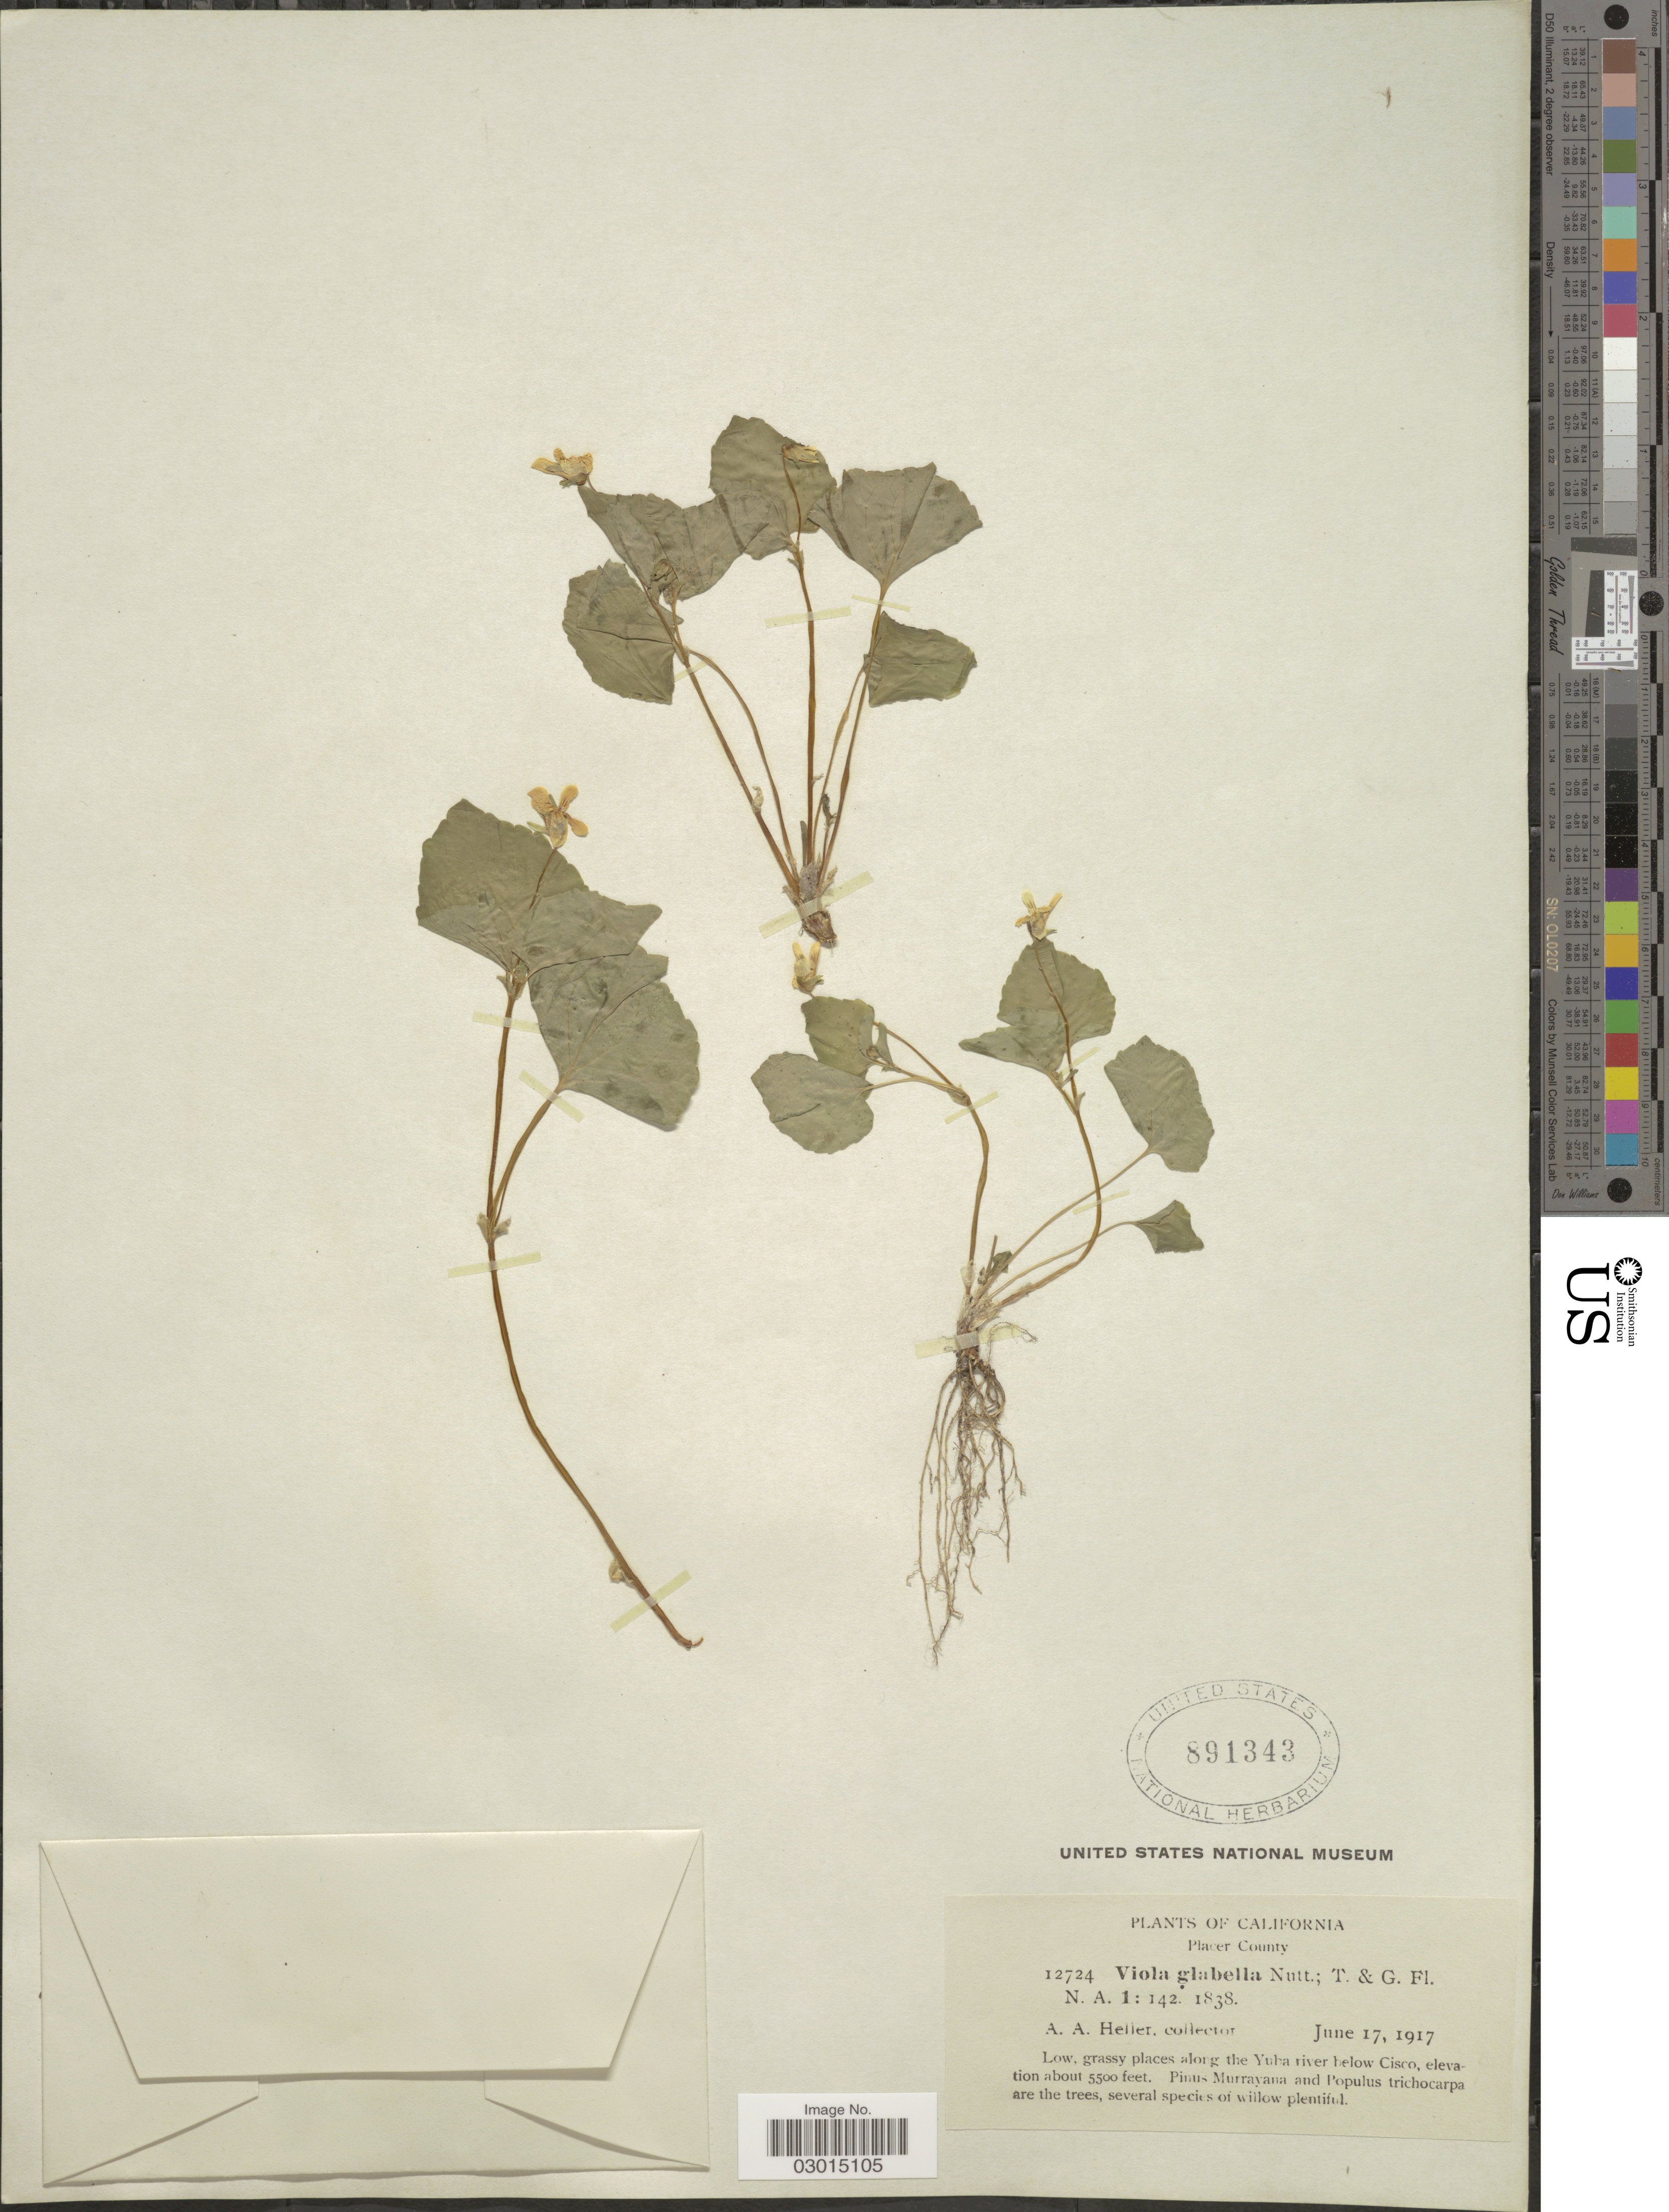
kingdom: Plantae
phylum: Tracheophyta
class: Magnoliopsida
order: Malpighiales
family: Violaceae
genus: Viola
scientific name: Viola glabella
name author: Nutt.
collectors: A. A. Heller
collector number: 12724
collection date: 1917-06-17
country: United States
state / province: California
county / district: Placer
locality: Placer County;. Low, grassy places along the Yuba river below Cisco.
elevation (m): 1676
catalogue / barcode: US 891343